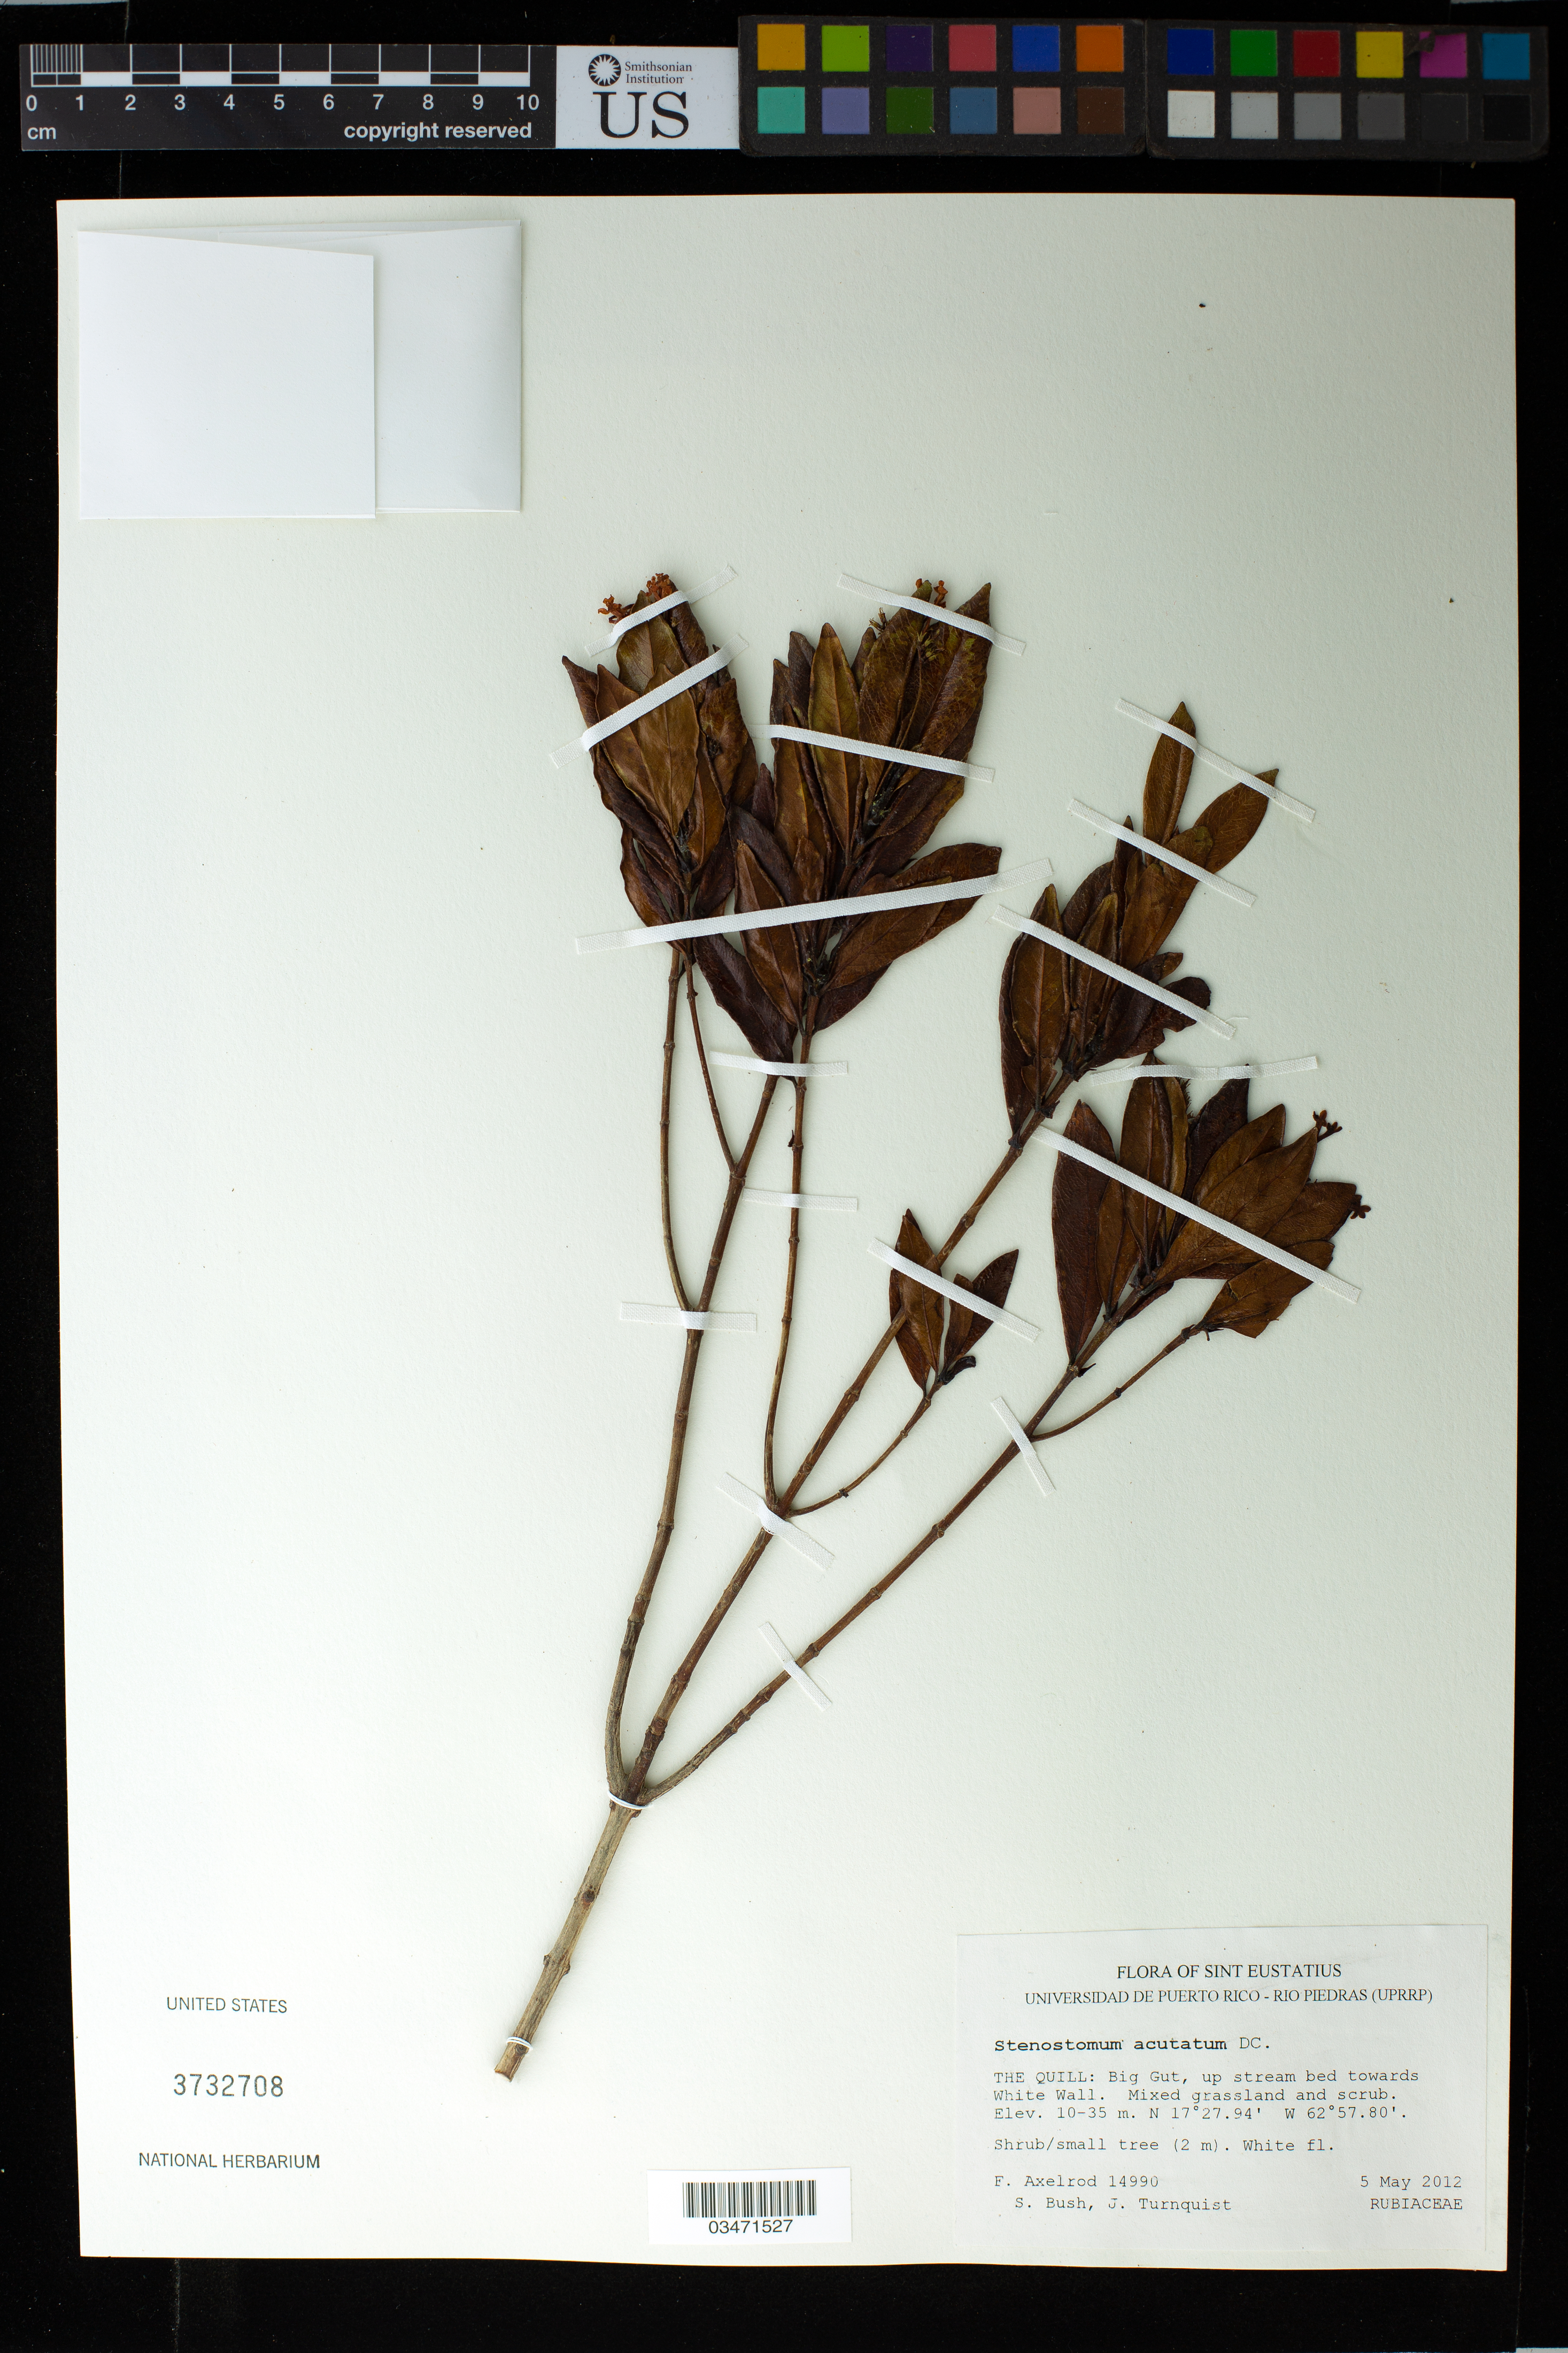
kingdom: Plantae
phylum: Tracheophyta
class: Magnoliopsida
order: Gentianales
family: Rubiaceae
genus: Stenostomum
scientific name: Stenostomum acutatum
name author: DC.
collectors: F. S. Axelrod, S. Bush & J. Turnquist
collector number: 14990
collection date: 2012-05-05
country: Netherlands Antilles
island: St. Eustatius I.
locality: The Quill; Big Gut, up stream bed towards White Wall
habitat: Mixed grassland and scrub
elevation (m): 10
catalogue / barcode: US 3732708